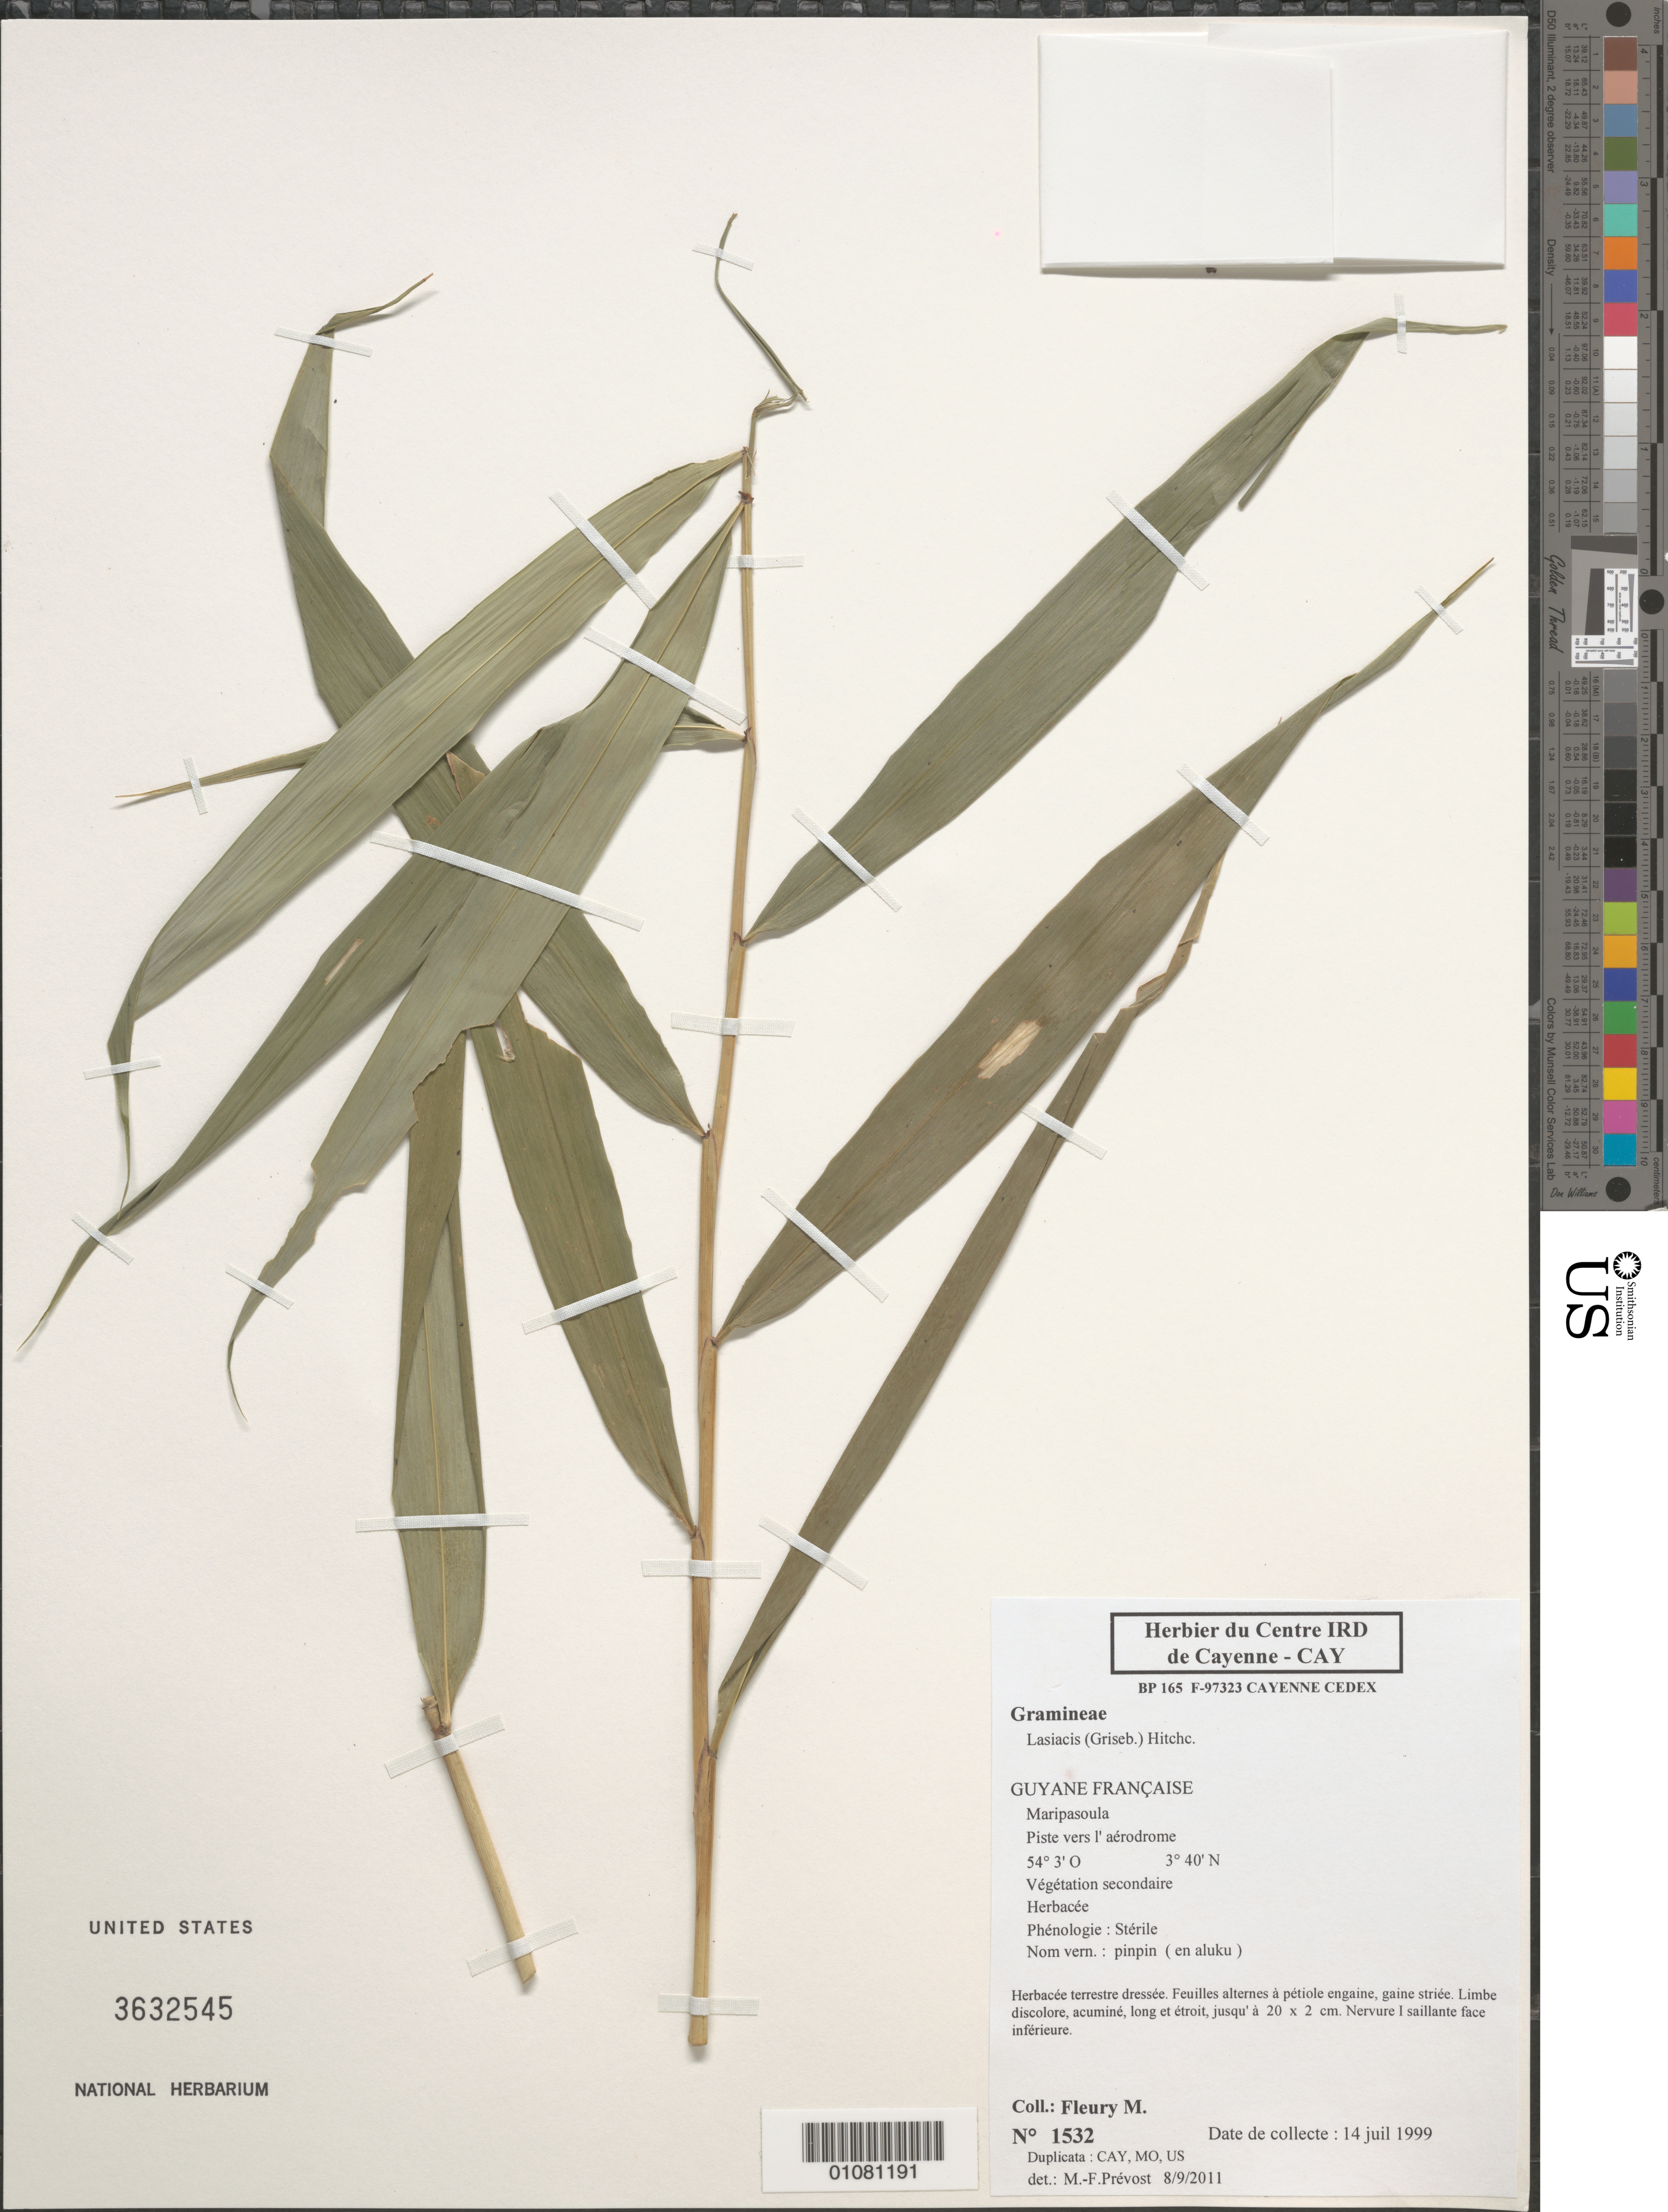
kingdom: Plantae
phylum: Tracheophyta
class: Liliopsida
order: Poales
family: Poaceae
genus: Lasiacis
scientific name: Lasiacis sp.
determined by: Prévost, M.-F.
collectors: M. Fleury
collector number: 1532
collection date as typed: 14-Jul-99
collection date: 1999-07-14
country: French Guiana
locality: Maripasoula, piste vers l'aerodrome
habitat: Vegetation secondaire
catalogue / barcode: US 3632545